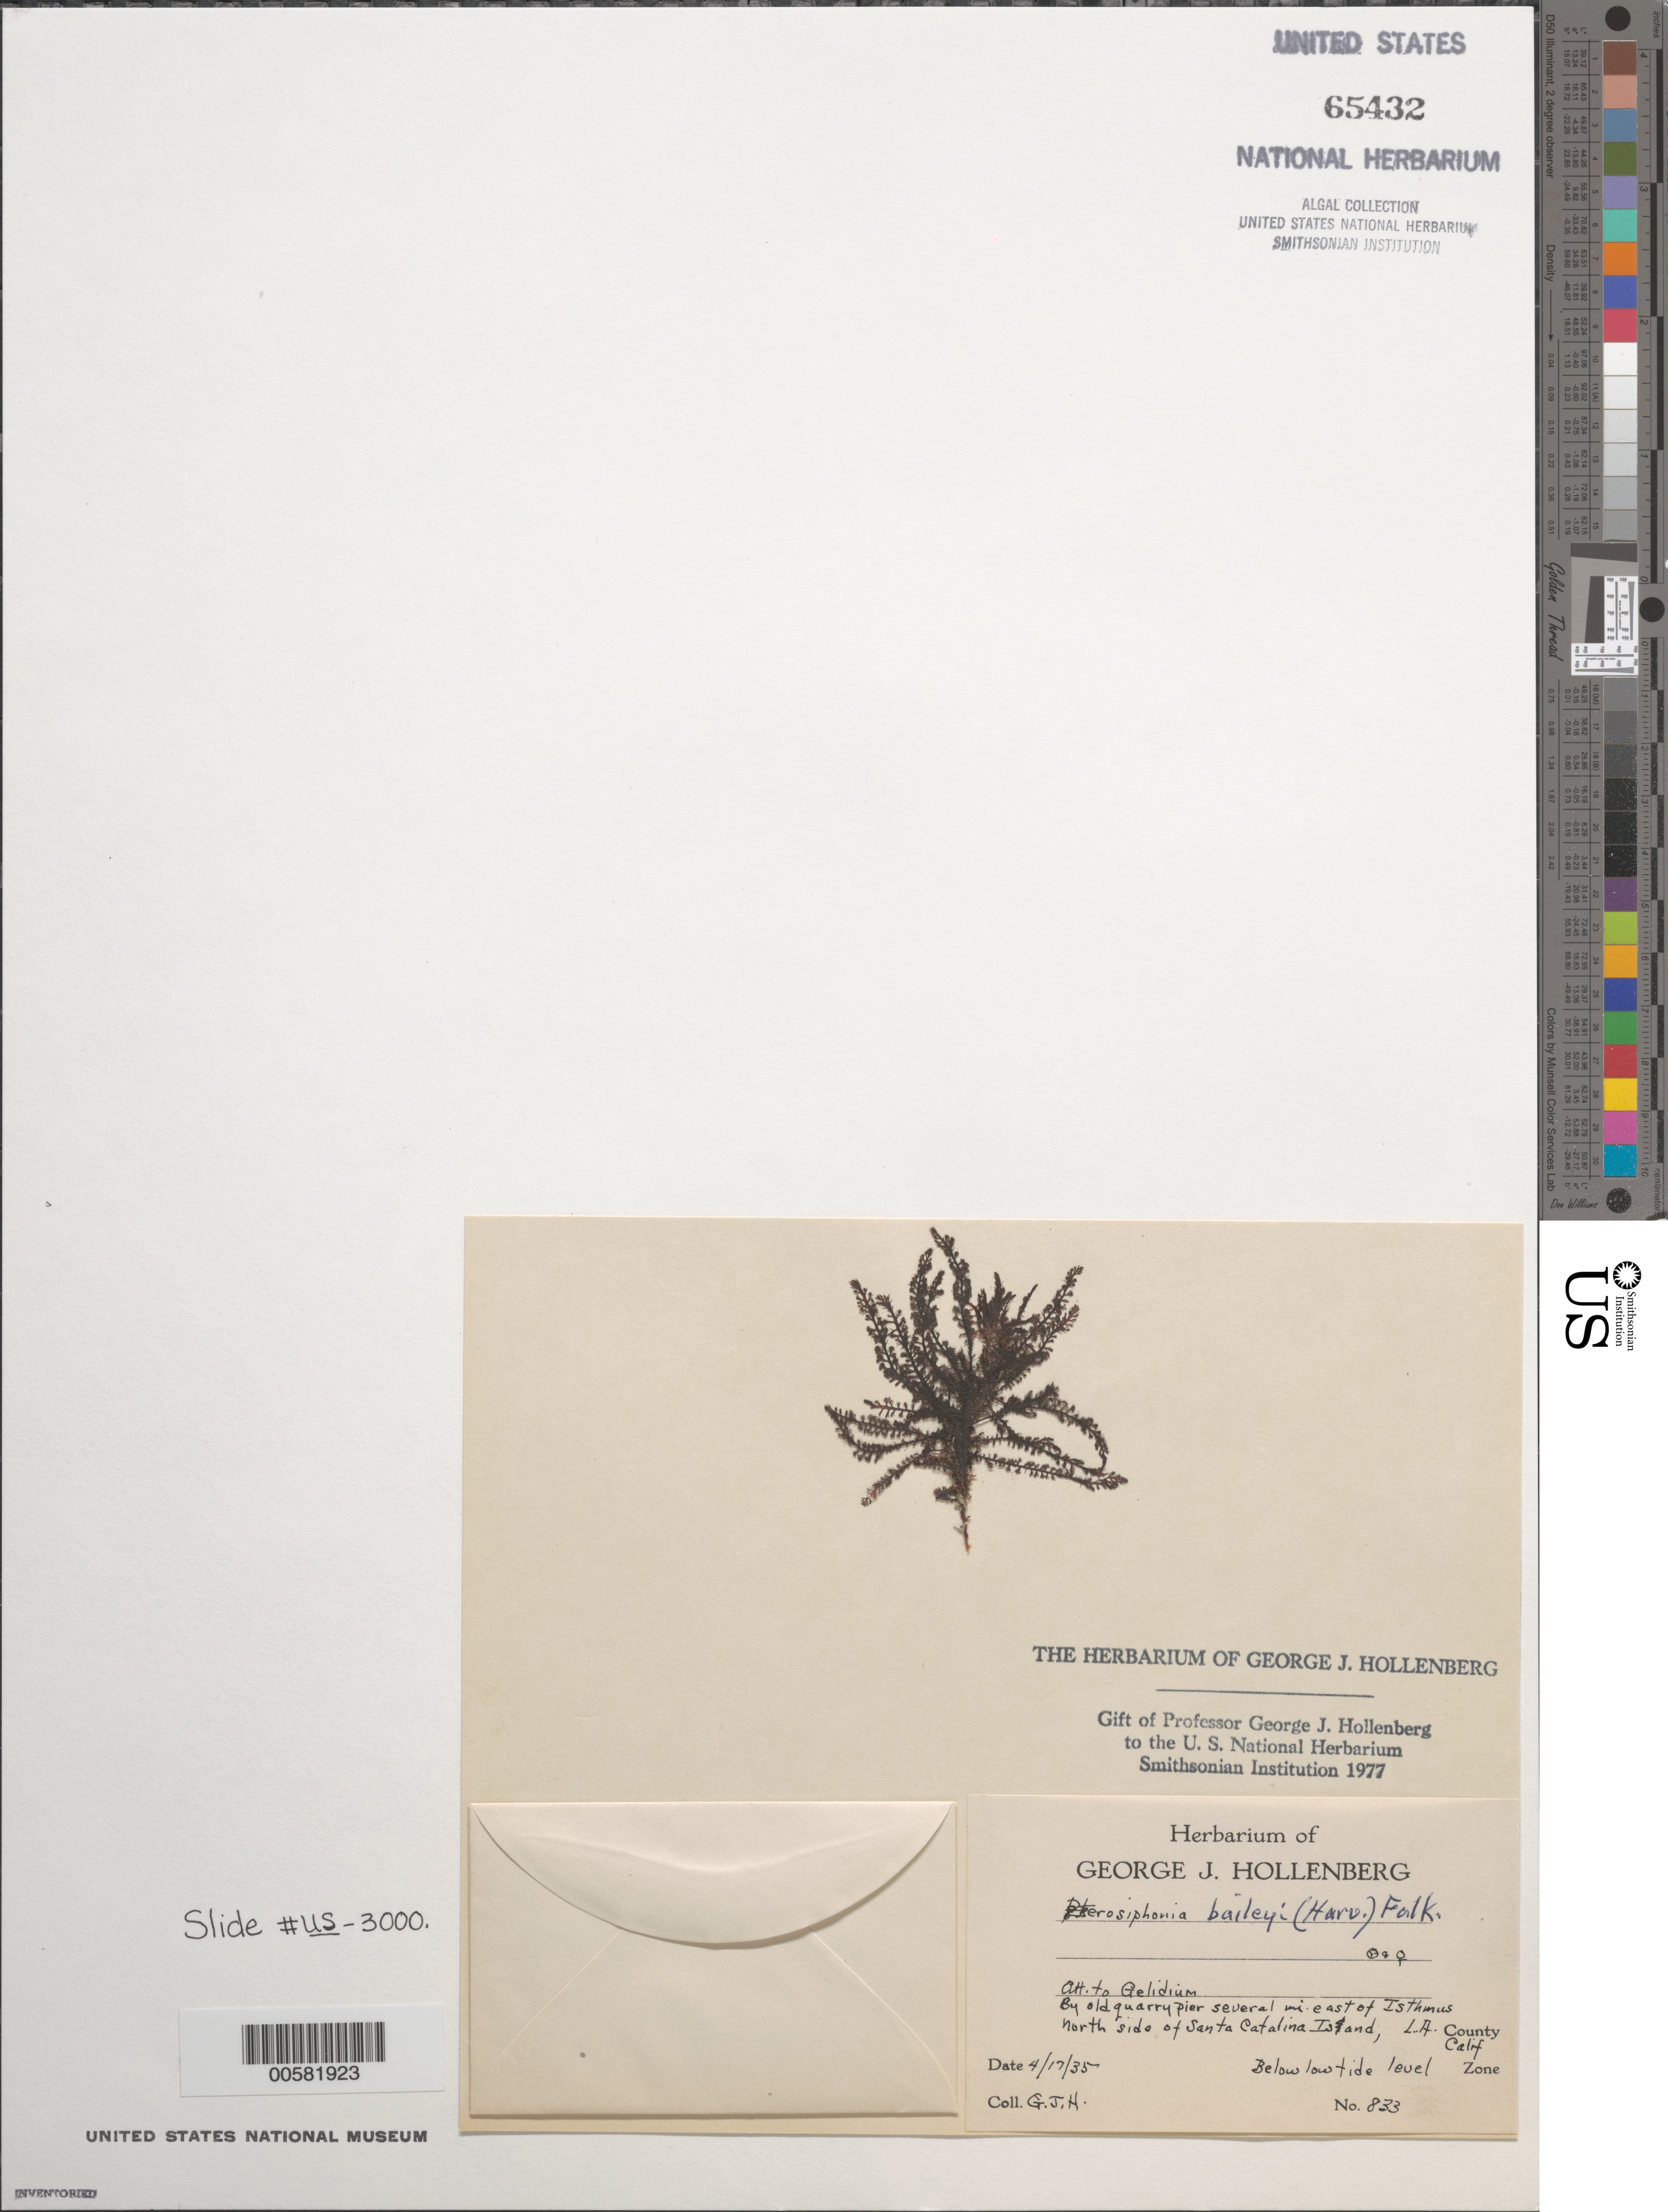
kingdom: Plantae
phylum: Rhodophyta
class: Florideophyceae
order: Ceramiales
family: Rhodomelaceae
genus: Symphyocladiella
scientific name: Symphyocladiella baileyi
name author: (Harvey) D.E.Bustamante et al.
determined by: Algae name updating Project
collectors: G. Hollenberg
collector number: GJH 833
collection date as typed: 17 Apr 1935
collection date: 1935-04-17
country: United States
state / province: California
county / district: Los Angeles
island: Santa Catalina Island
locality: East of Isthmus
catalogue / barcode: US 65432